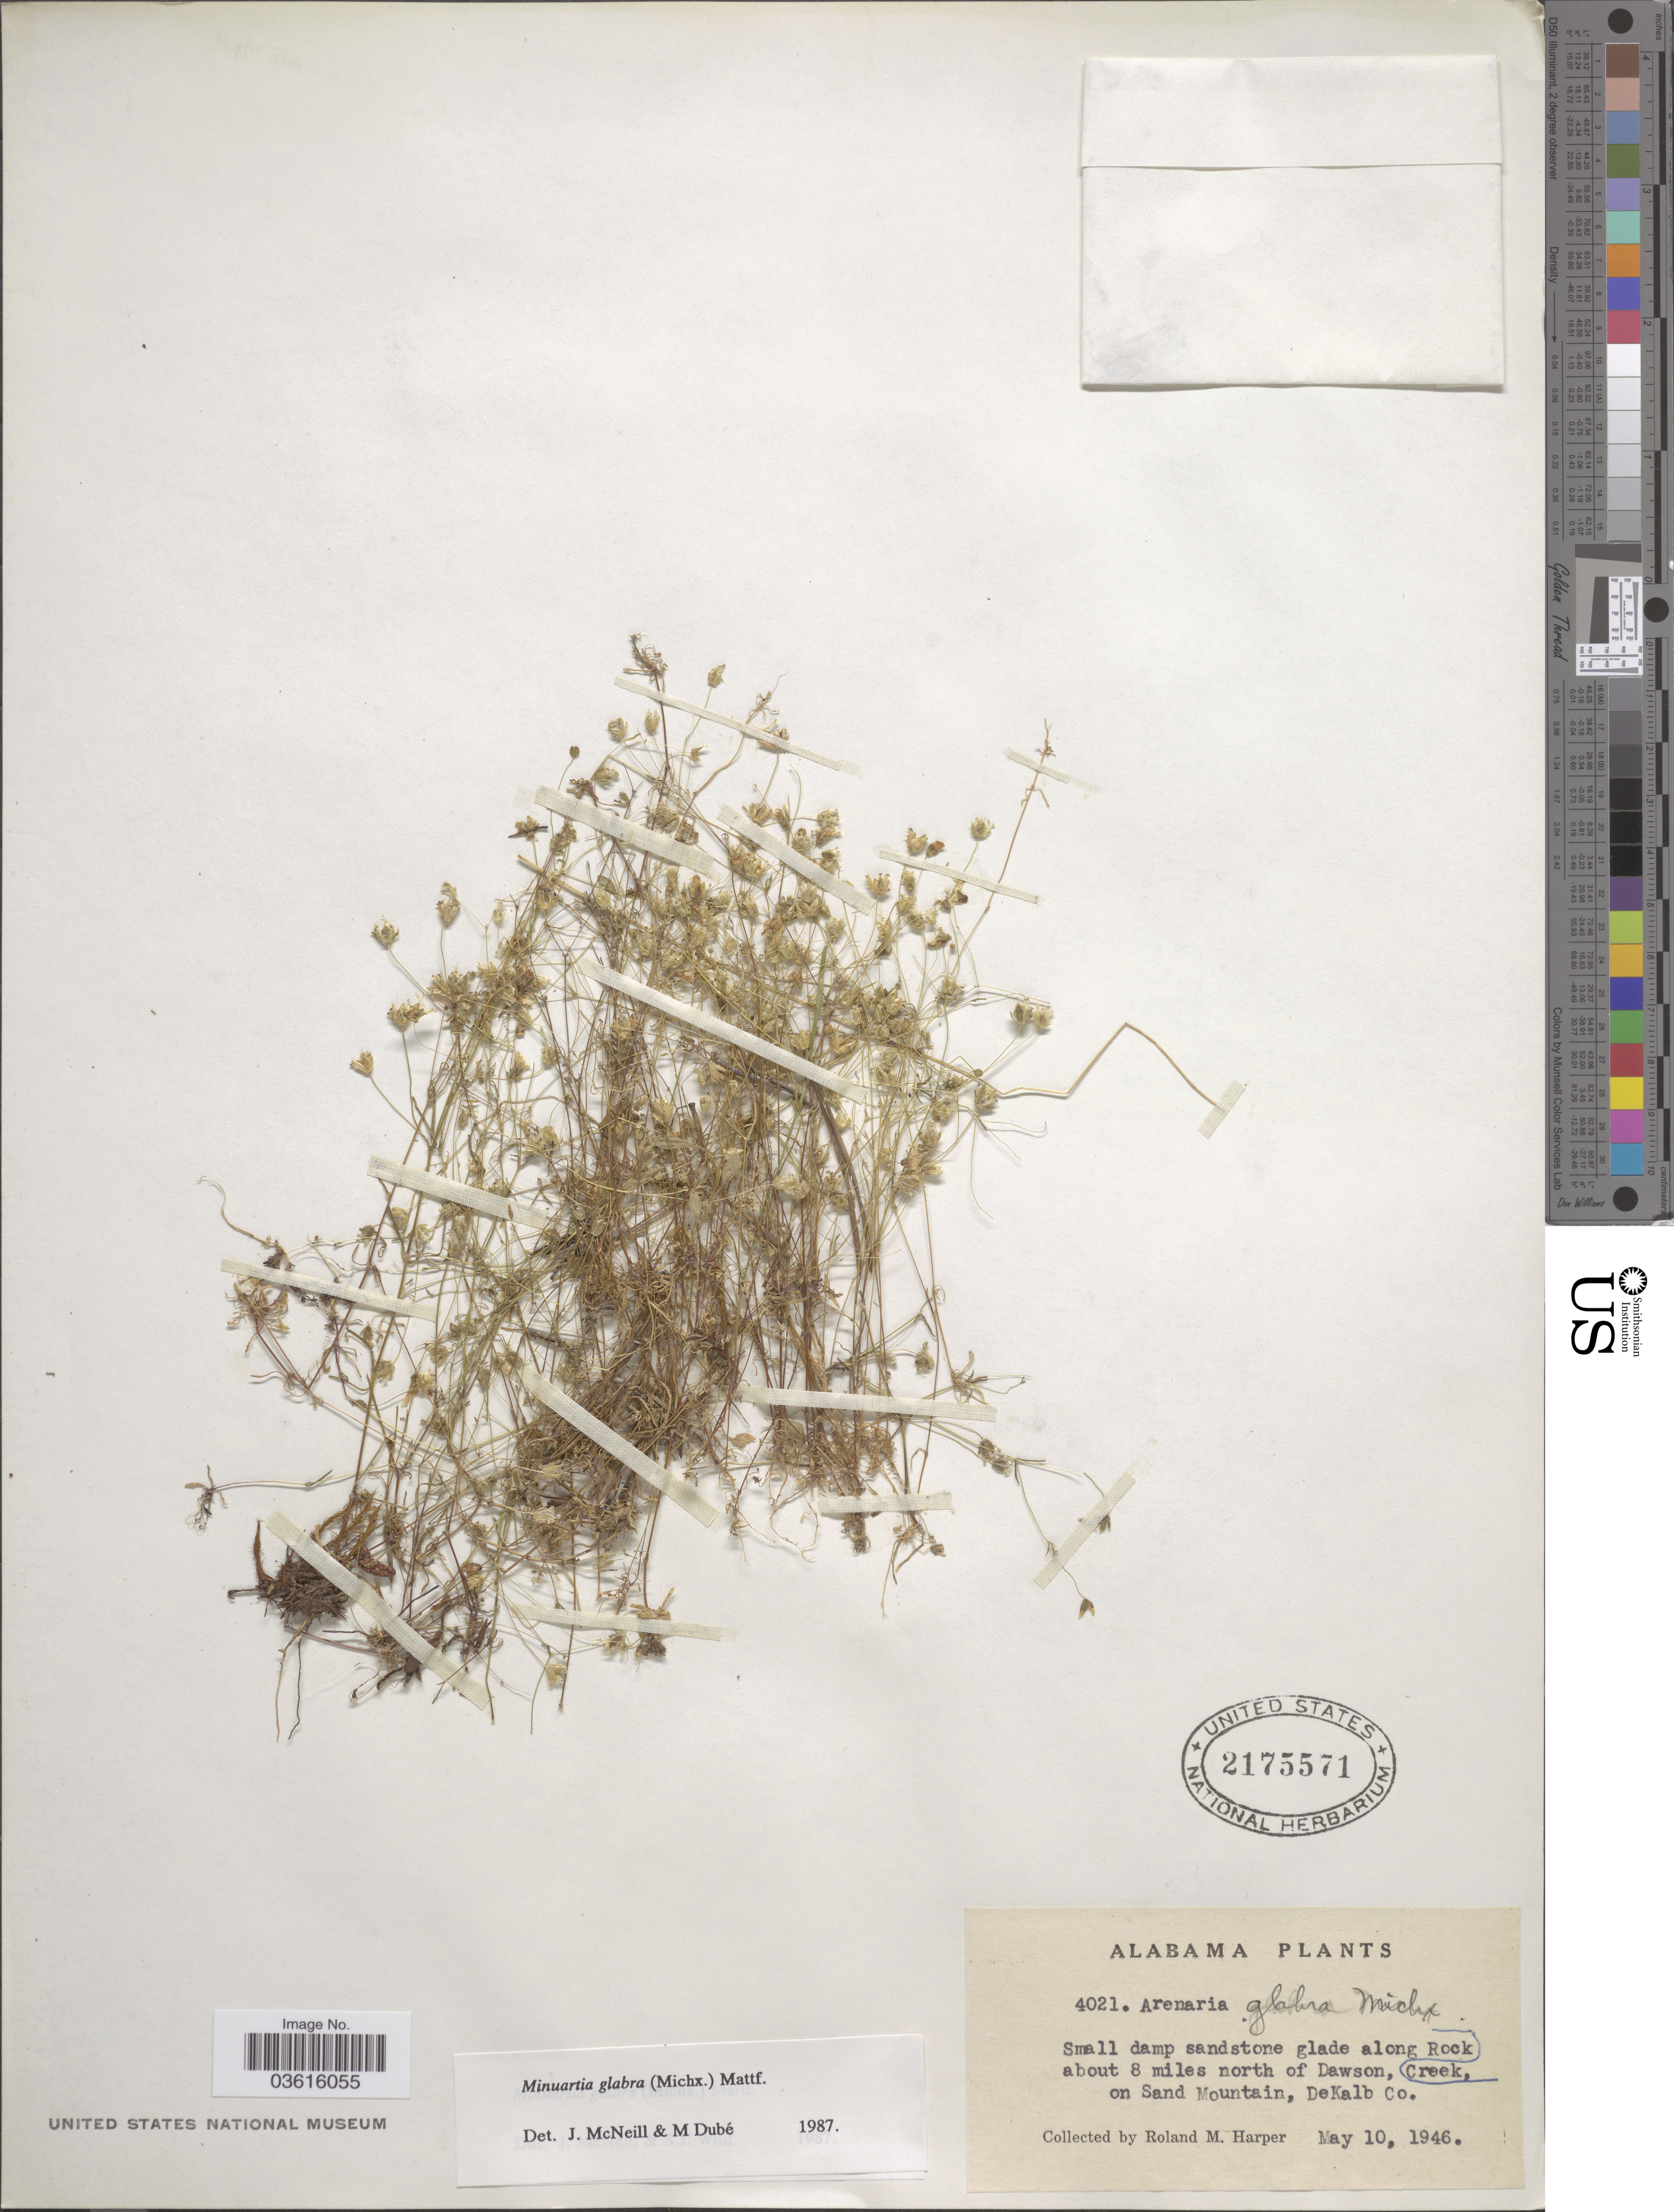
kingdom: Plantae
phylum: Tracheophyta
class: Magnoliopsida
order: Caryophyllales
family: Caryophyllaceae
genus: Minuartia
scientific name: Minuartia glabra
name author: (Michx.) Mattf.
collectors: R. M. Harper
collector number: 4021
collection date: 1946-05-10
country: United States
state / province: Alabama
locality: Along Rock Creek, about 8 miles north of Dawson, on Sand Mountain, DeKalb Co.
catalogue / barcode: US 2175571